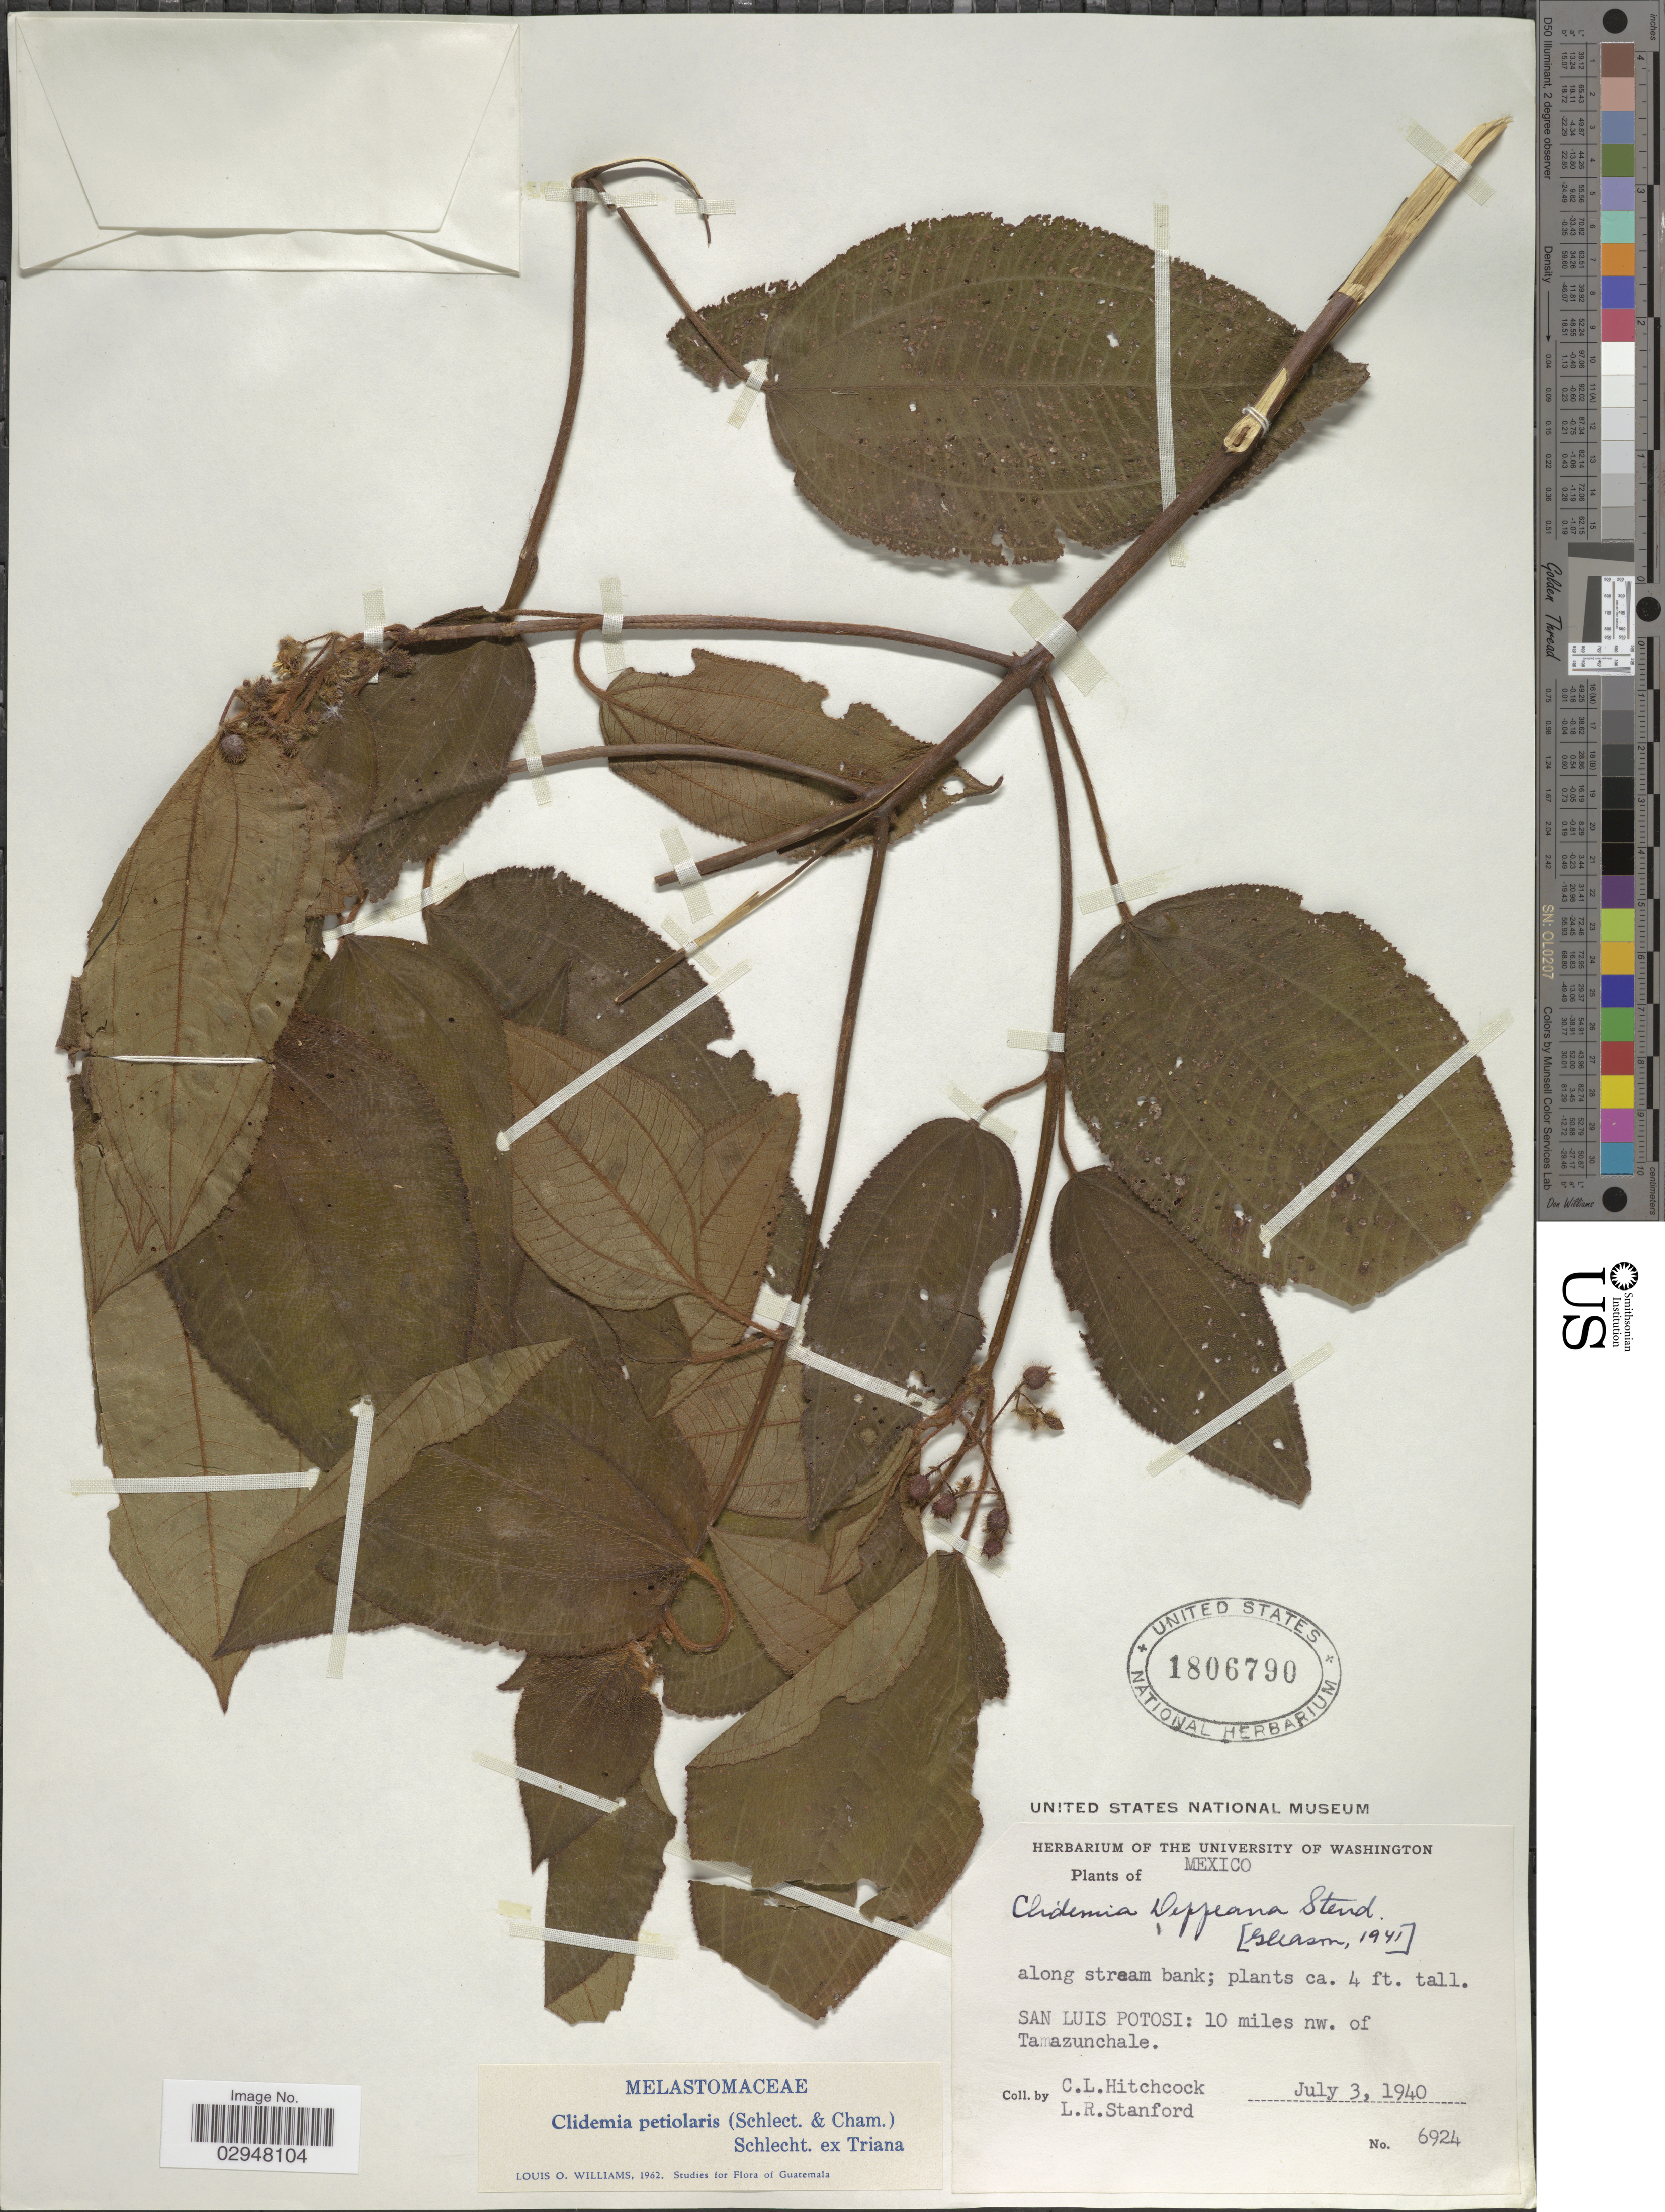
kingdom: Plantae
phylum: Tracheophyta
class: Magnoliopsida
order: Myrtales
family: Melastomataceae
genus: Clidemia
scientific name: Clidemia petiolaris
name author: (Schltdl. & Cham.) Schltdl. ex Triana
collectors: C. L. Hitchcock & L. R. Stanford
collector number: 6924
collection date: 1940-07-03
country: Mexico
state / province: San Luis Potosí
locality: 10 miles nw. of Tamazunchale.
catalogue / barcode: US 1806790